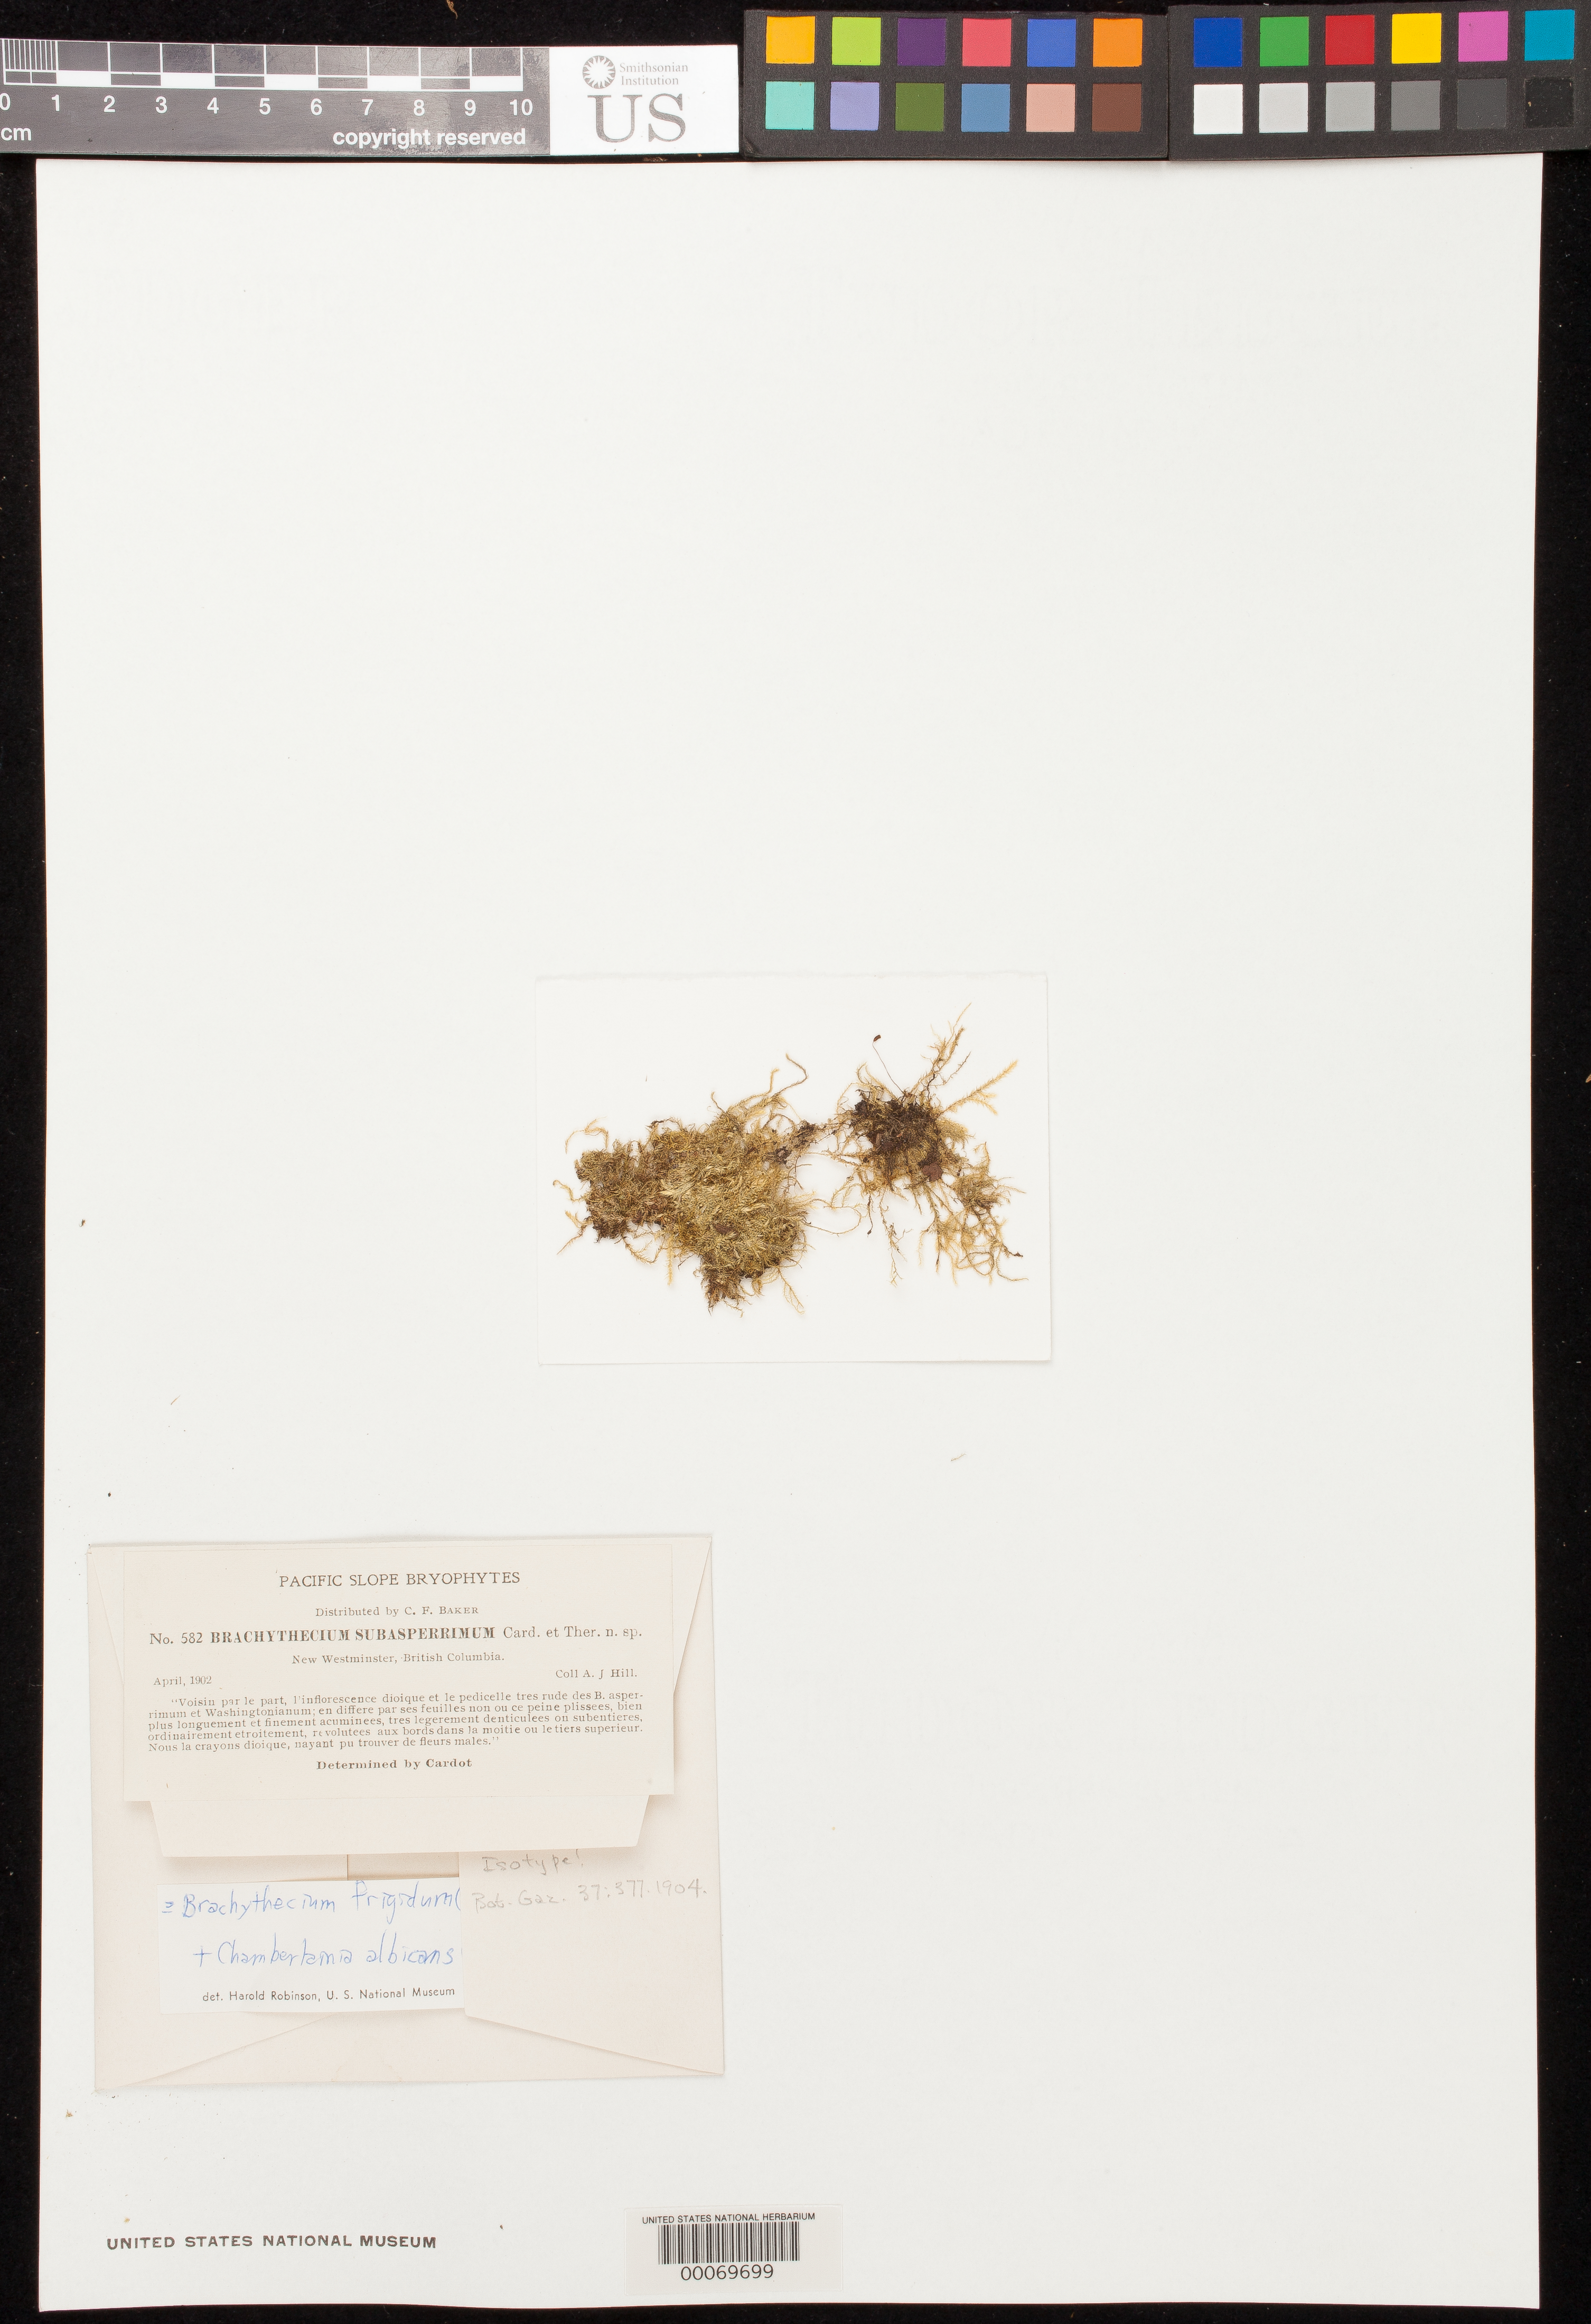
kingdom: Plantae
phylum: Bryophyta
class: Bryopsida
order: Hypnales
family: Brachytheciaceae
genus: Brachythecium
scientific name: Brachythecium subasperrimum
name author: Cardot & Thér.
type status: Isotype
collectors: A. Hill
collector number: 582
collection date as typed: Apr 1902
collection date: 1902-04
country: Canada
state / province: British Columbia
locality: New Westminister.